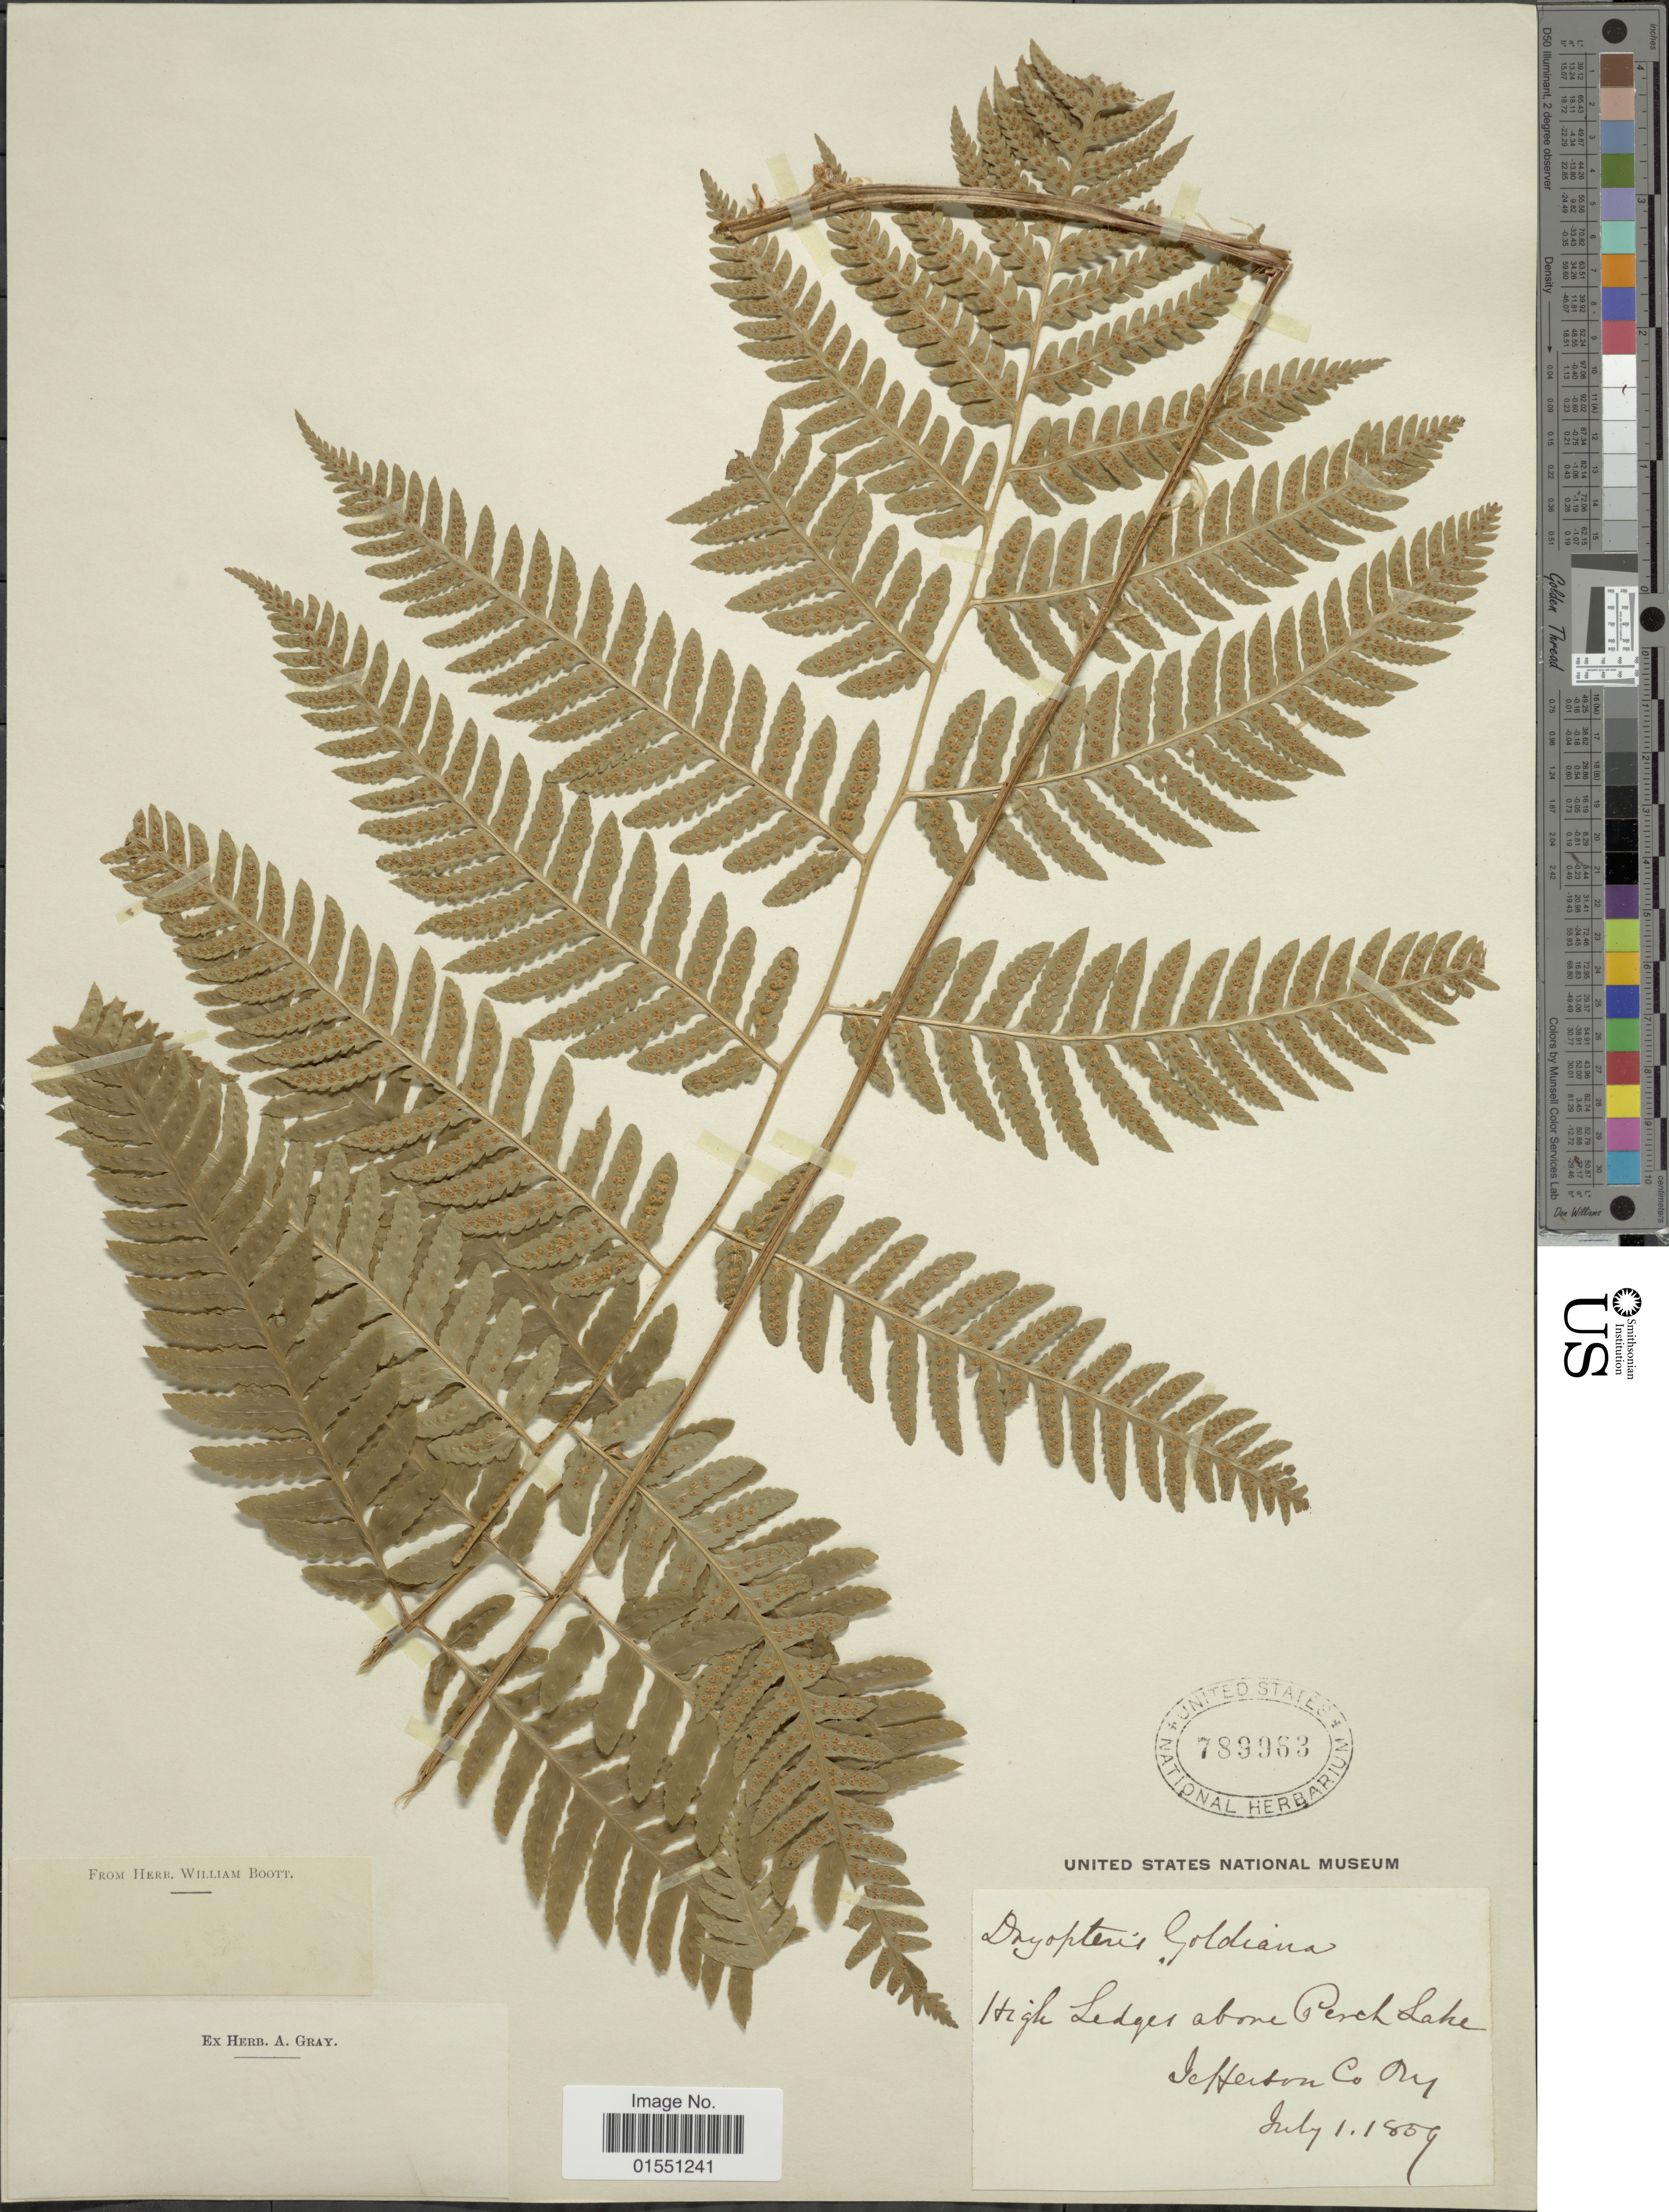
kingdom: Plantae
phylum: Tracheophyta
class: Polypodiopsida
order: Polypodiales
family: Dryopteridaceae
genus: Dryopteris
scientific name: Dryopteris goldiana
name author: (Hook. ex Goldie) A. Gray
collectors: ex Herb. A. Gray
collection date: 1859-07-01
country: United States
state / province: New York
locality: High Ledges above Perch Lake. Jefferson Co. NY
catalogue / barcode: US 789963